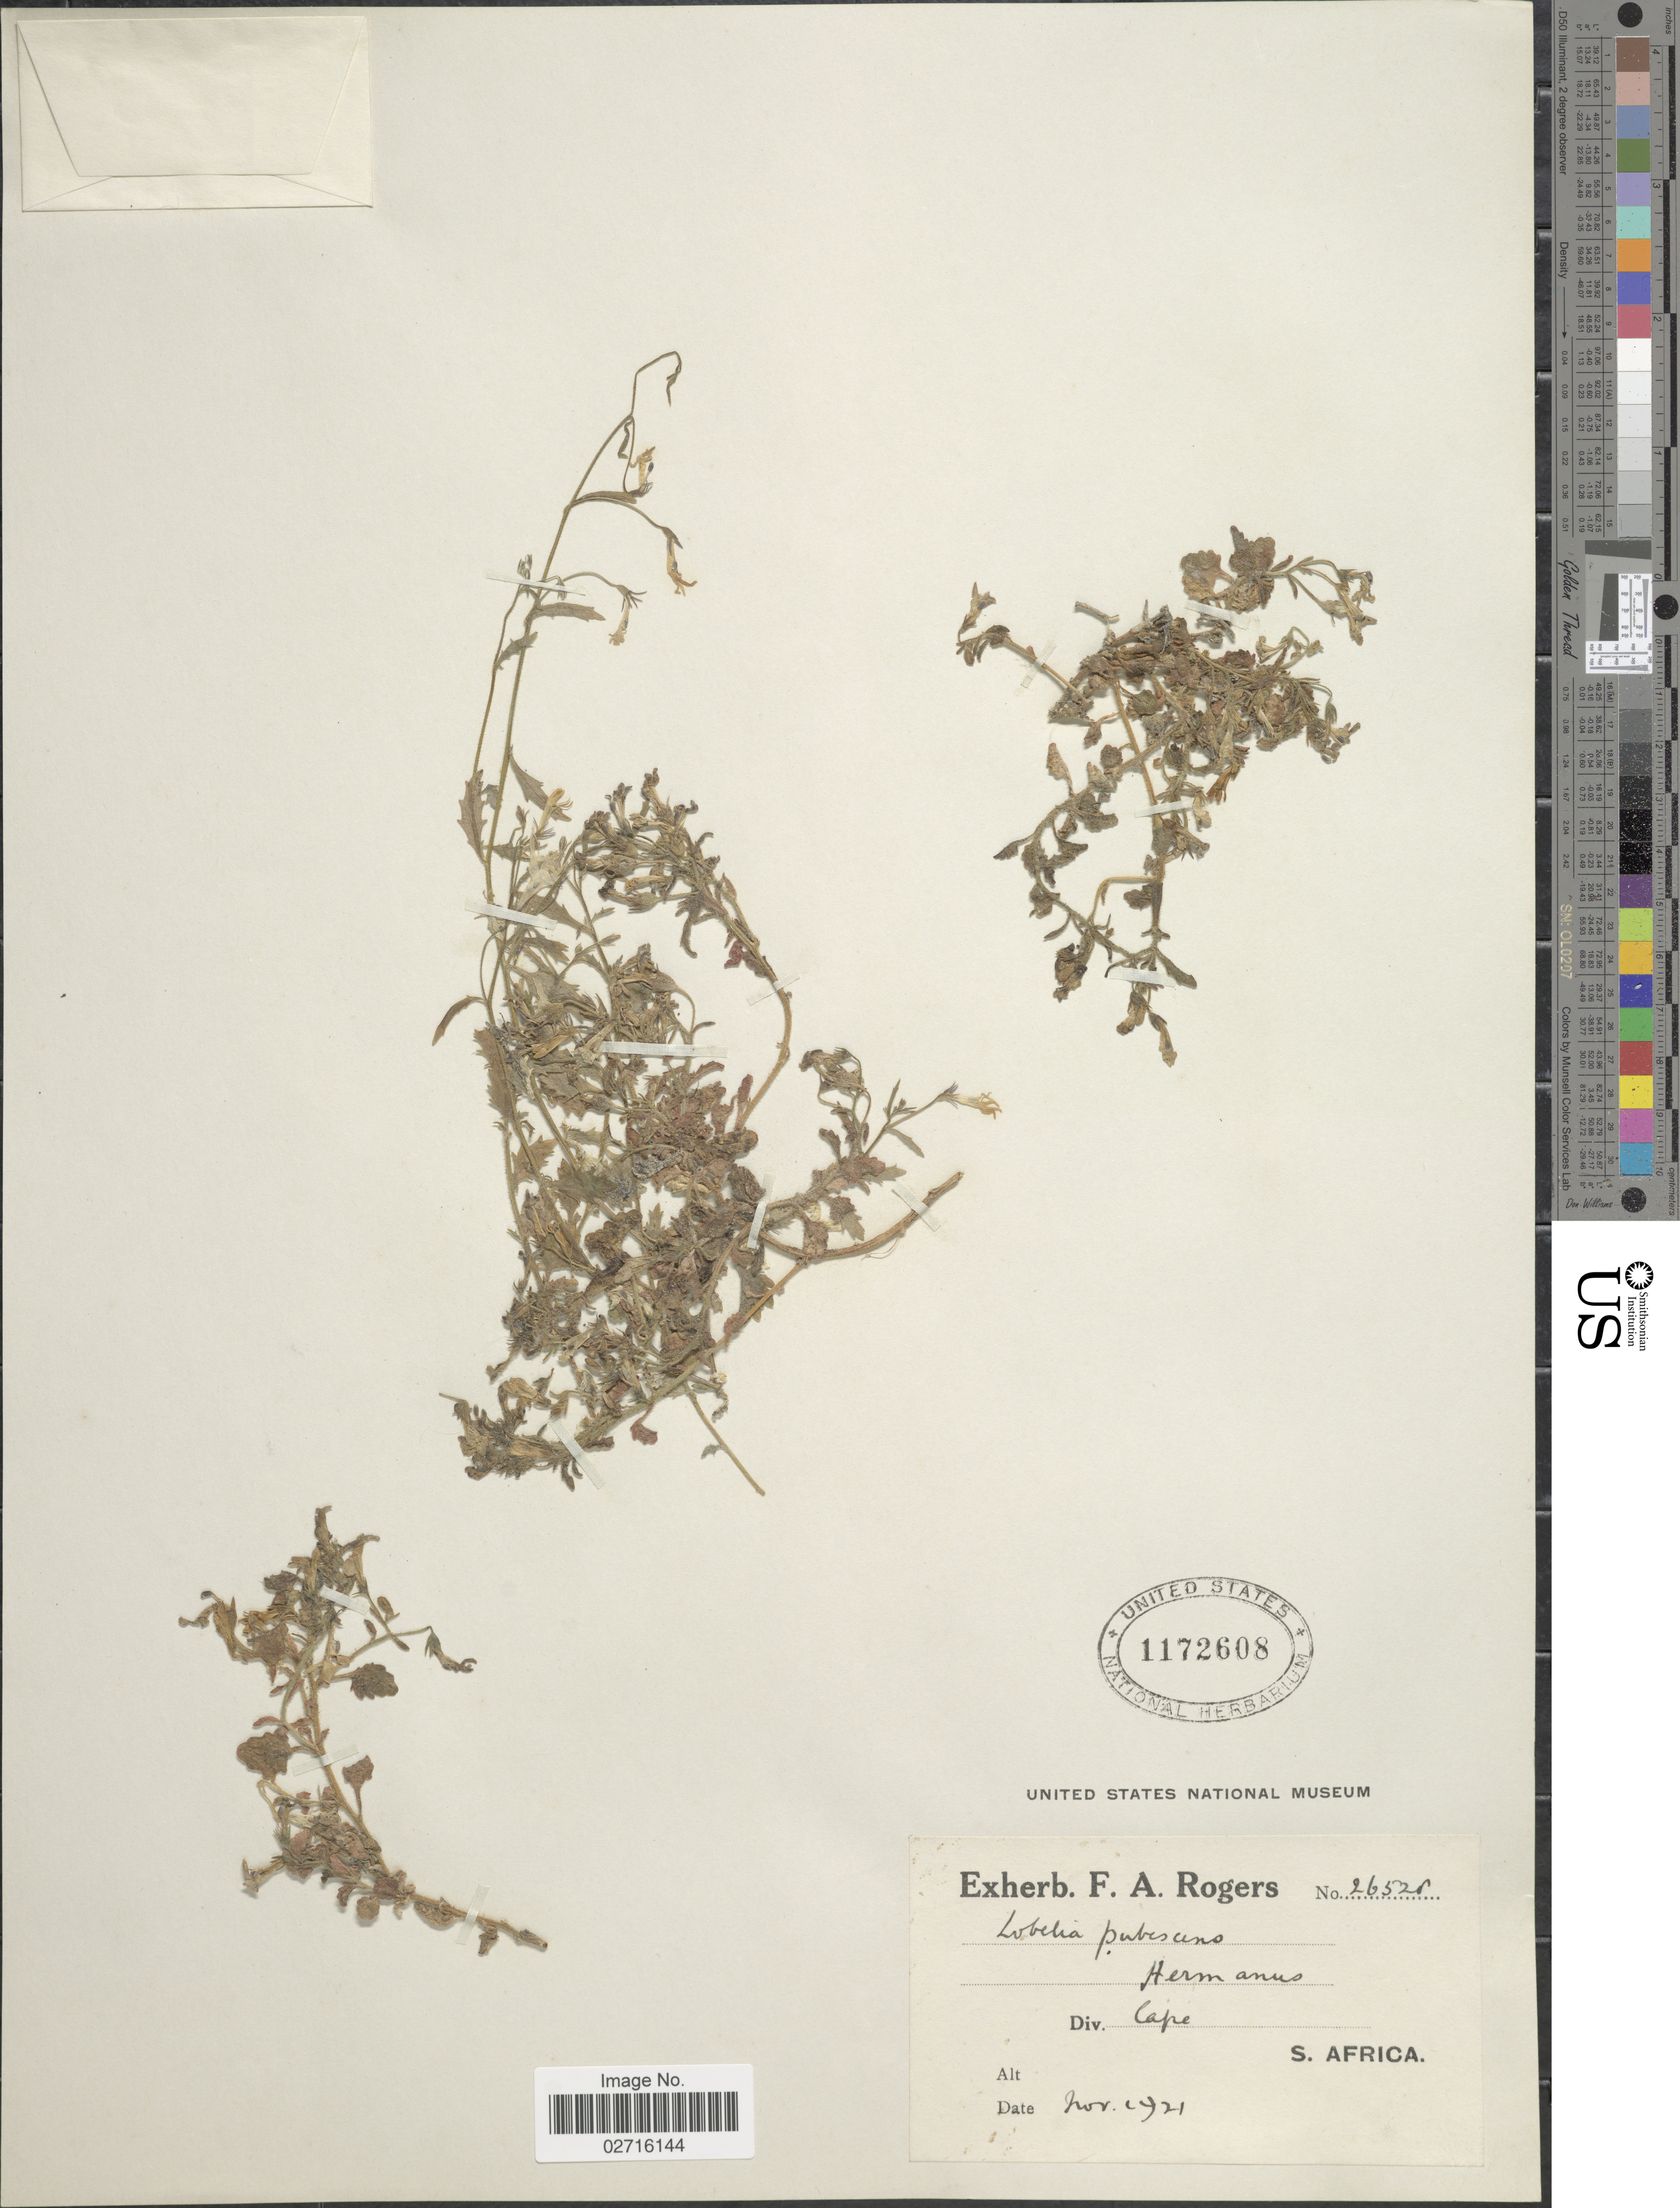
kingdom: Plantae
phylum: Tracheophyta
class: Magnoliopsida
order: Asterales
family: Campanulaceae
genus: Lobelia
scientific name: Lobelia pubescens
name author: Aiton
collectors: ex herb. F. A. Rogers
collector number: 26528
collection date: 1921-11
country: South Africa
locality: Div. Cape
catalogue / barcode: US 1172608